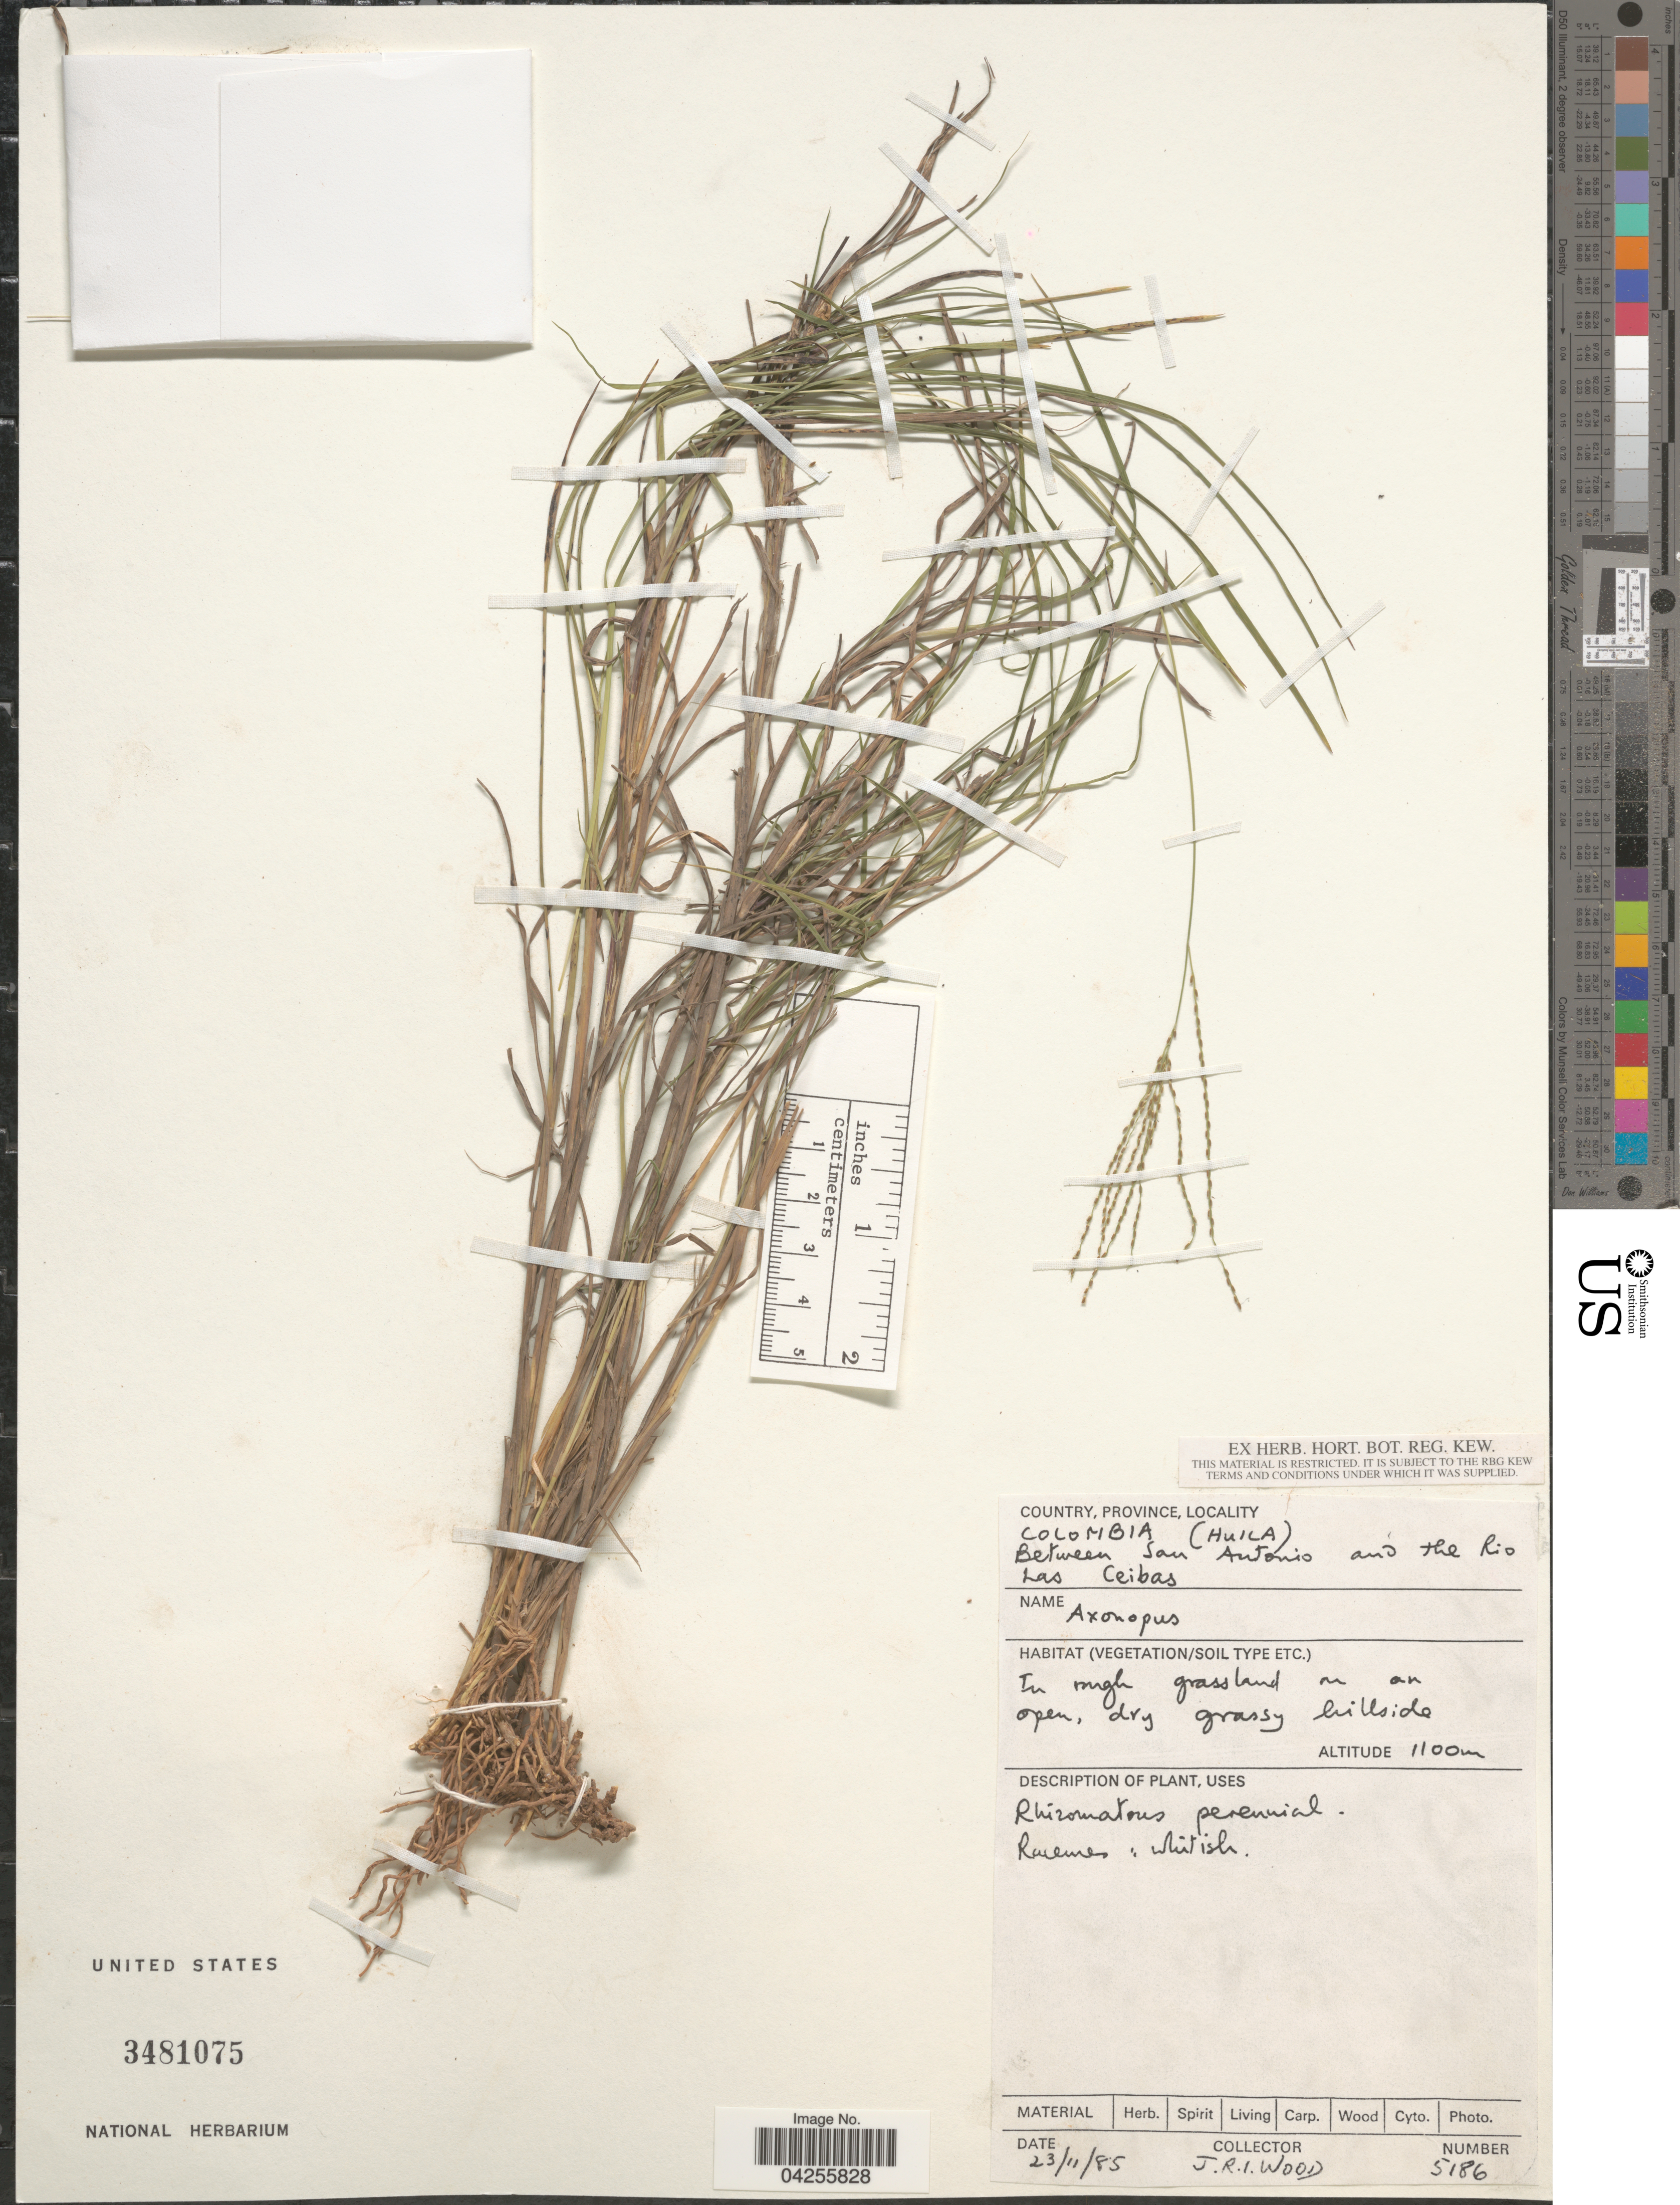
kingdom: Plantae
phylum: Tracheophyta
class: Liliopsida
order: Poales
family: Poaceae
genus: Axonopus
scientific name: Axonopus sp.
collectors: J. R. I. Wood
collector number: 5186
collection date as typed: Transcribed d/m/y: 23/11/85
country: Colombia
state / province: Huila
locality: Between San Antonio and the Rio Las Ceibas.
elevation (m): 1100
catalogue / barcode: US 3481075